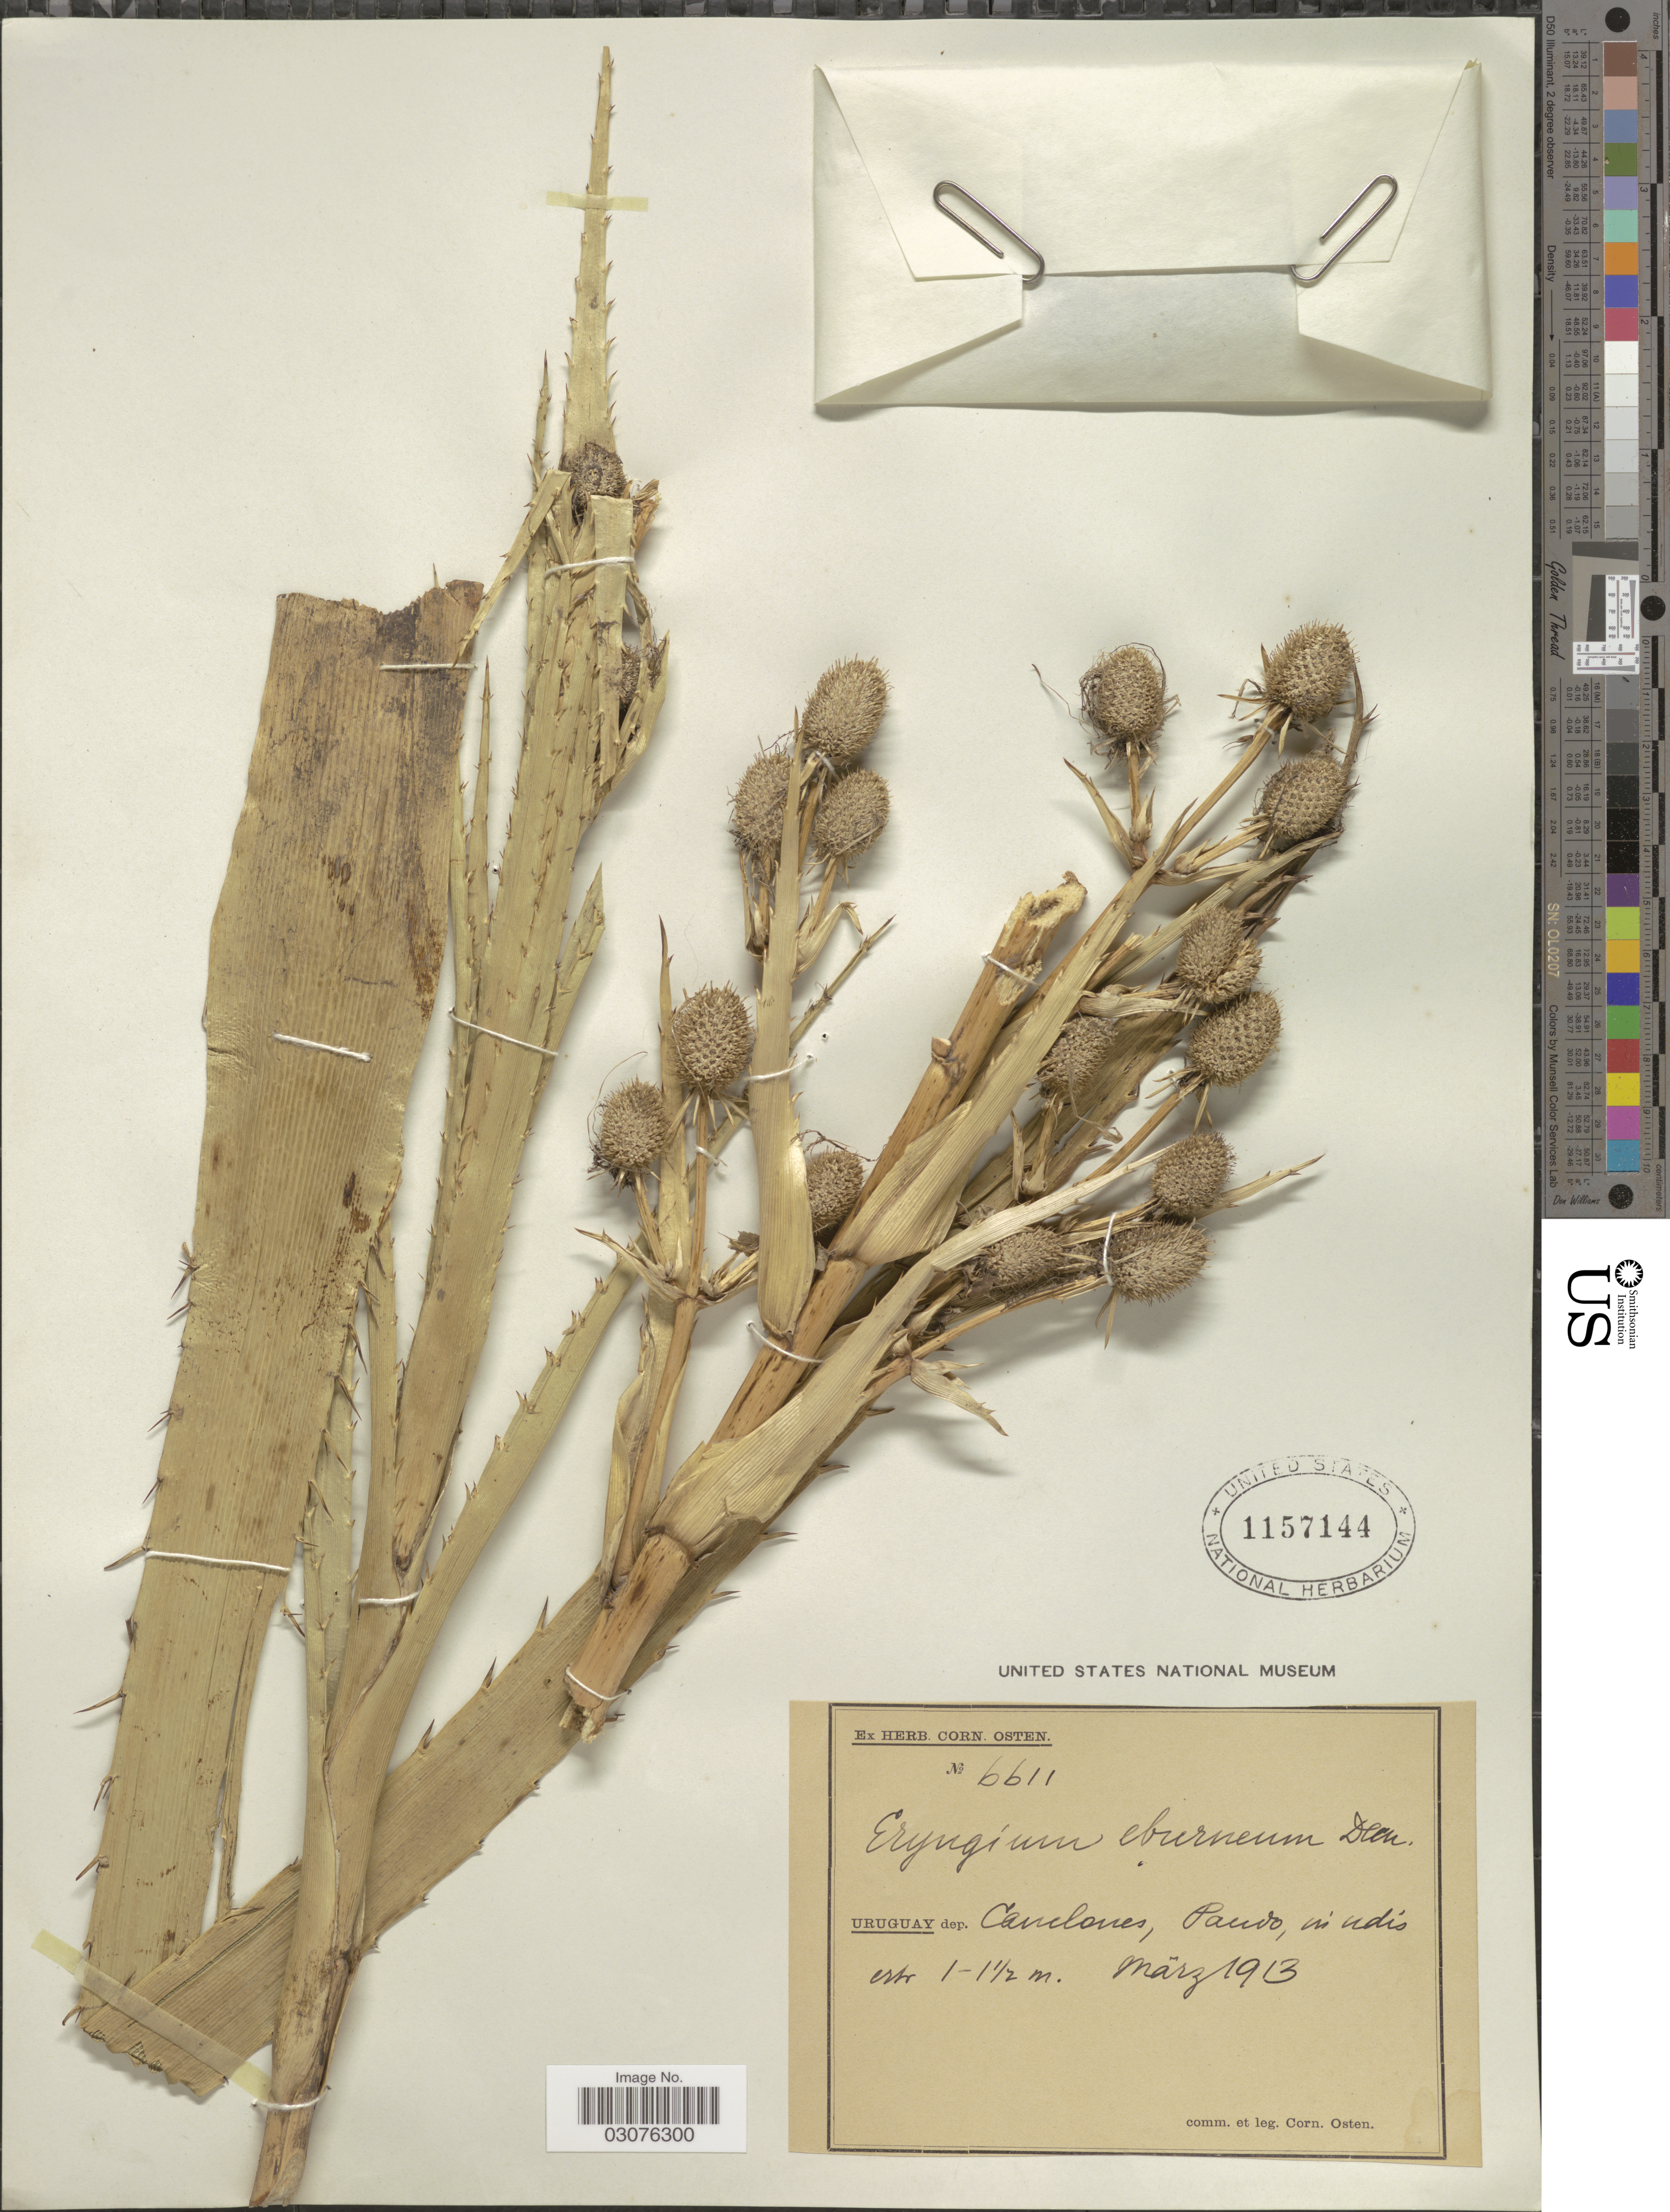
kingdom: Plantae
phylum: Tracheophyta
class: Magnoliopsida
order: Apiales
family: Apiaceae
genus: Eryngium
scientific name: Eryngium eburneum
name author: Decne.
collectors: C. Osten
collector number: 6611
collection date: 1913-03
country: Uruguay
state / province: Canelones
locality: Dep. Canelones, Pando, in udis.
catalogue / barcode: US 1157144